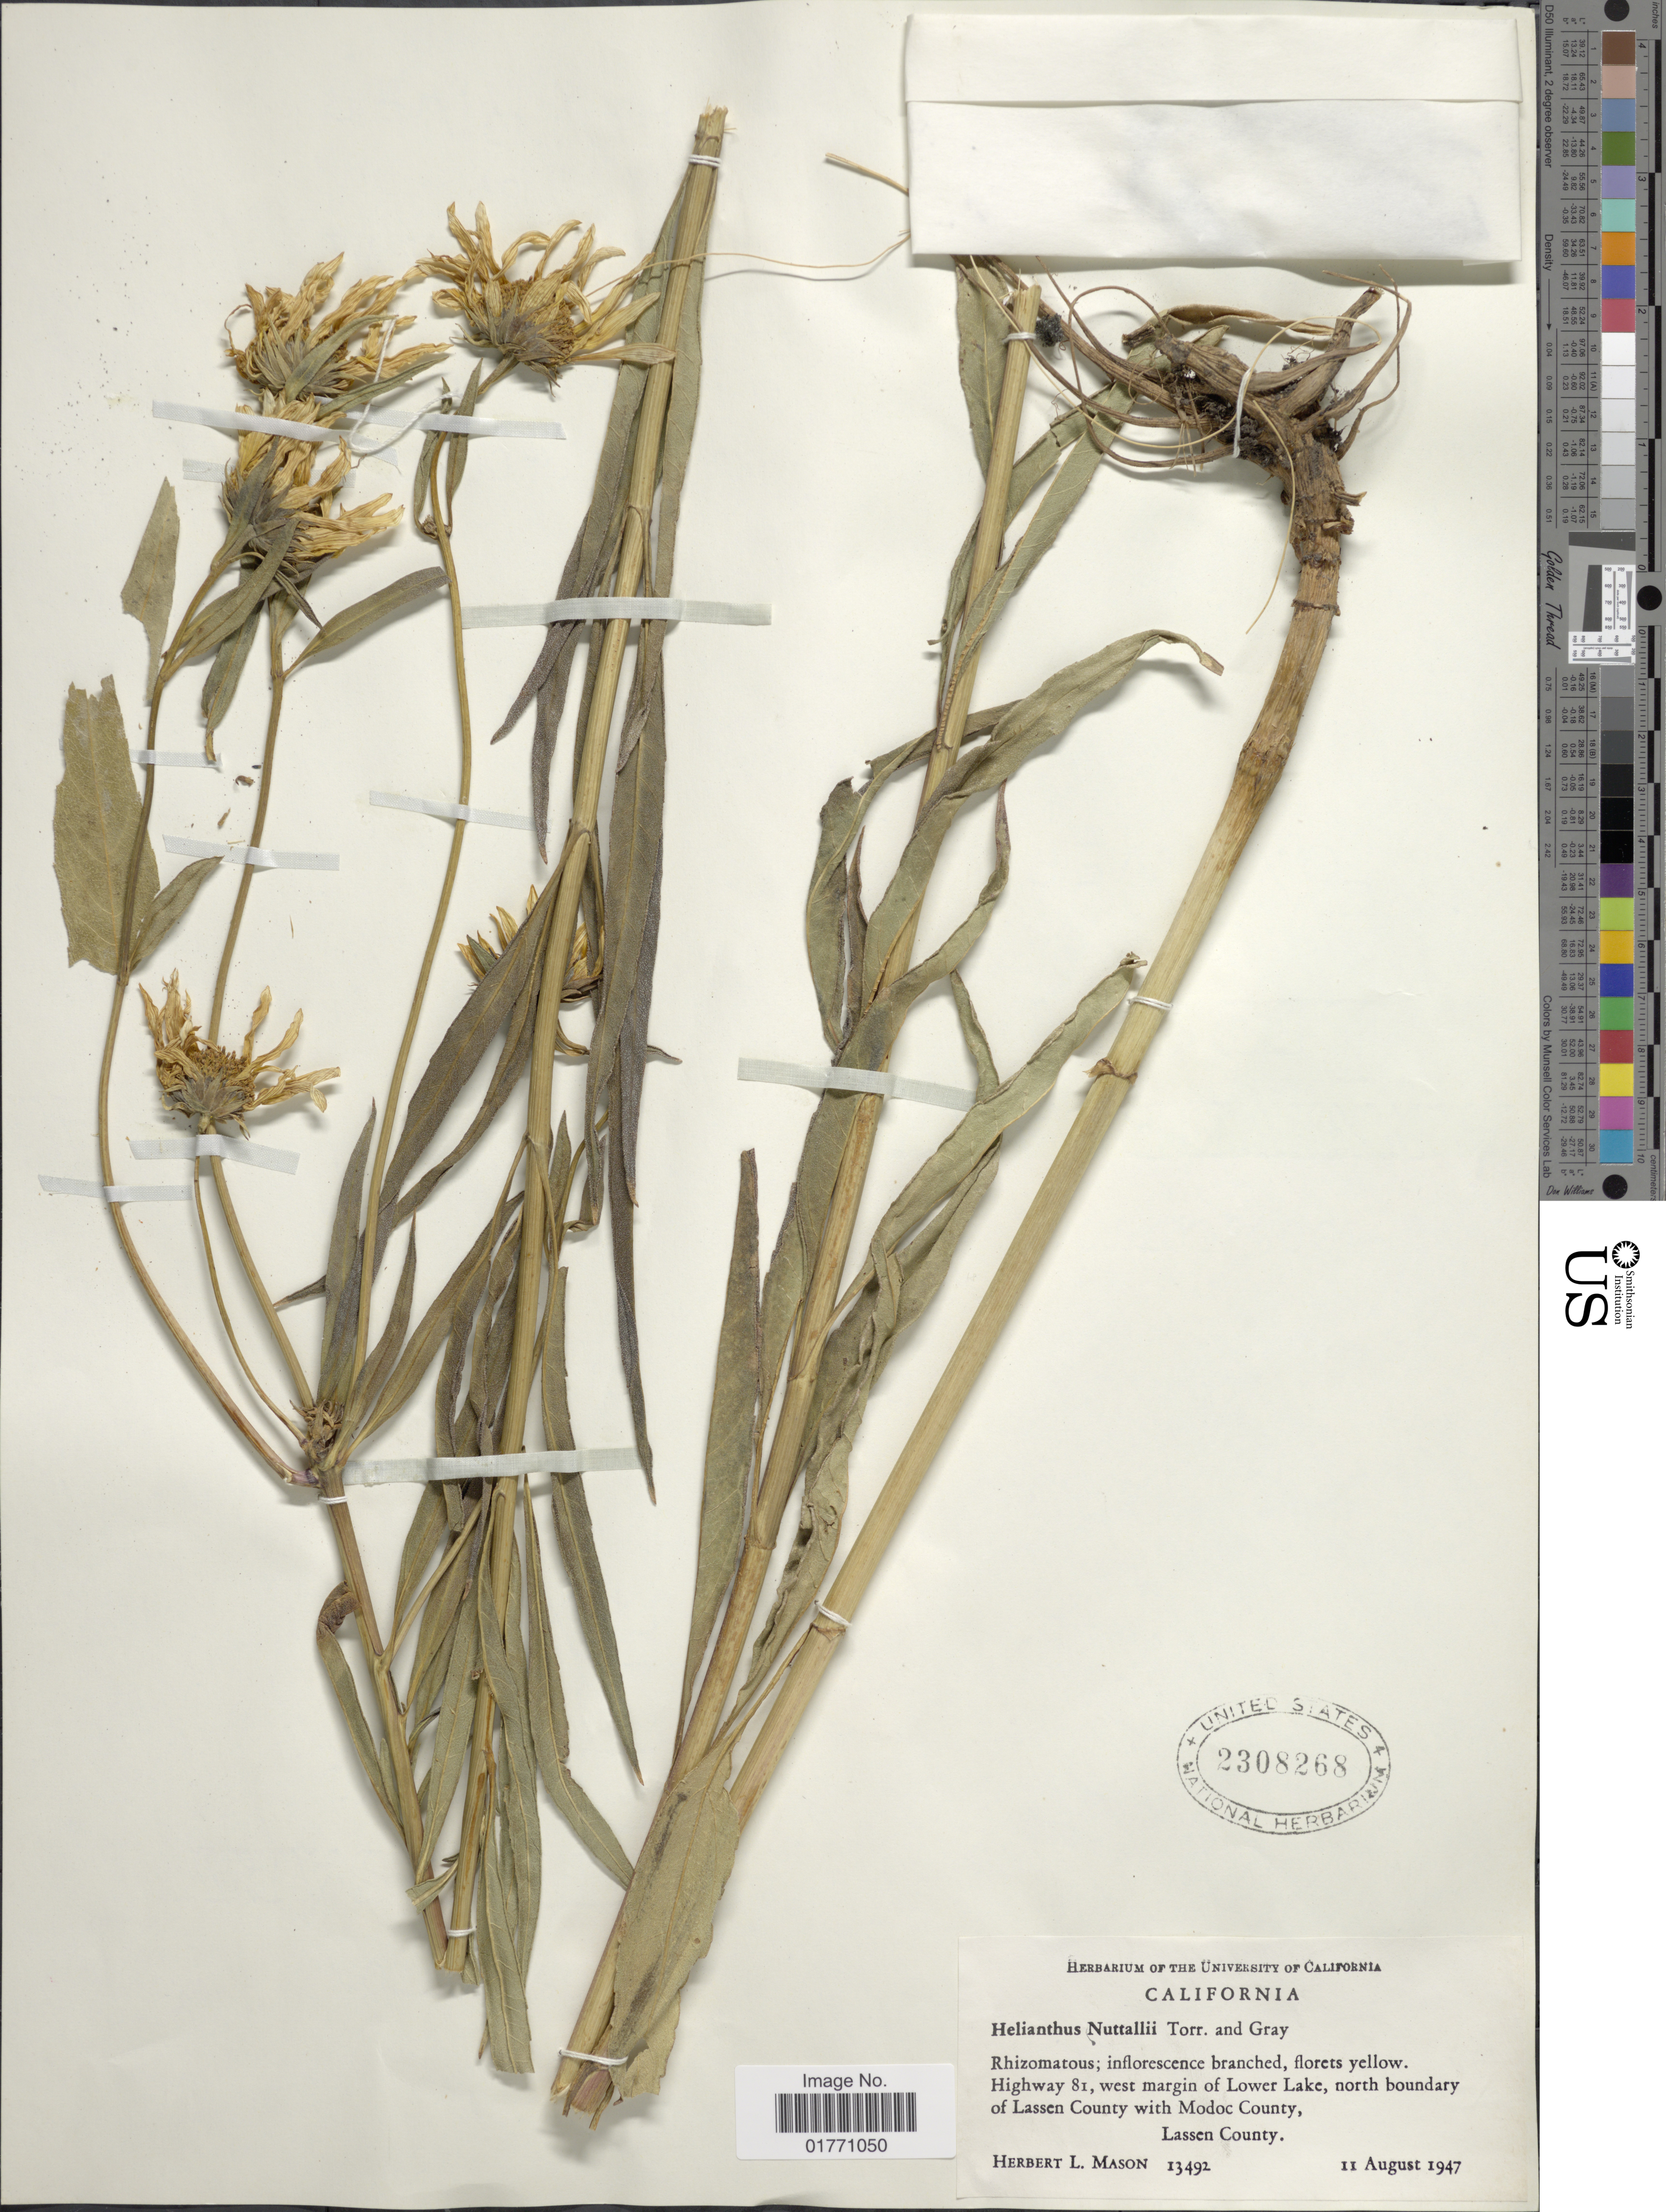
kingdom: Plantae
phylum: Tracheophyta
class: Magnoliopsida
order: Asterales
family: Asteraceae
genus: Helianthus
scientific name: Helianthus nuttallii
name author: Torr. & A. Gray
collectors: H. L. Mason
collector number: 13492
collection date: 1947-08-11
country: United States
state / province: California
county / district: Lassen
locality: Highway 81, west margin of Lower Lake, north boundary of Lassen County with Modoc County, Lassen County.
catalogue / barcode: US 2308268